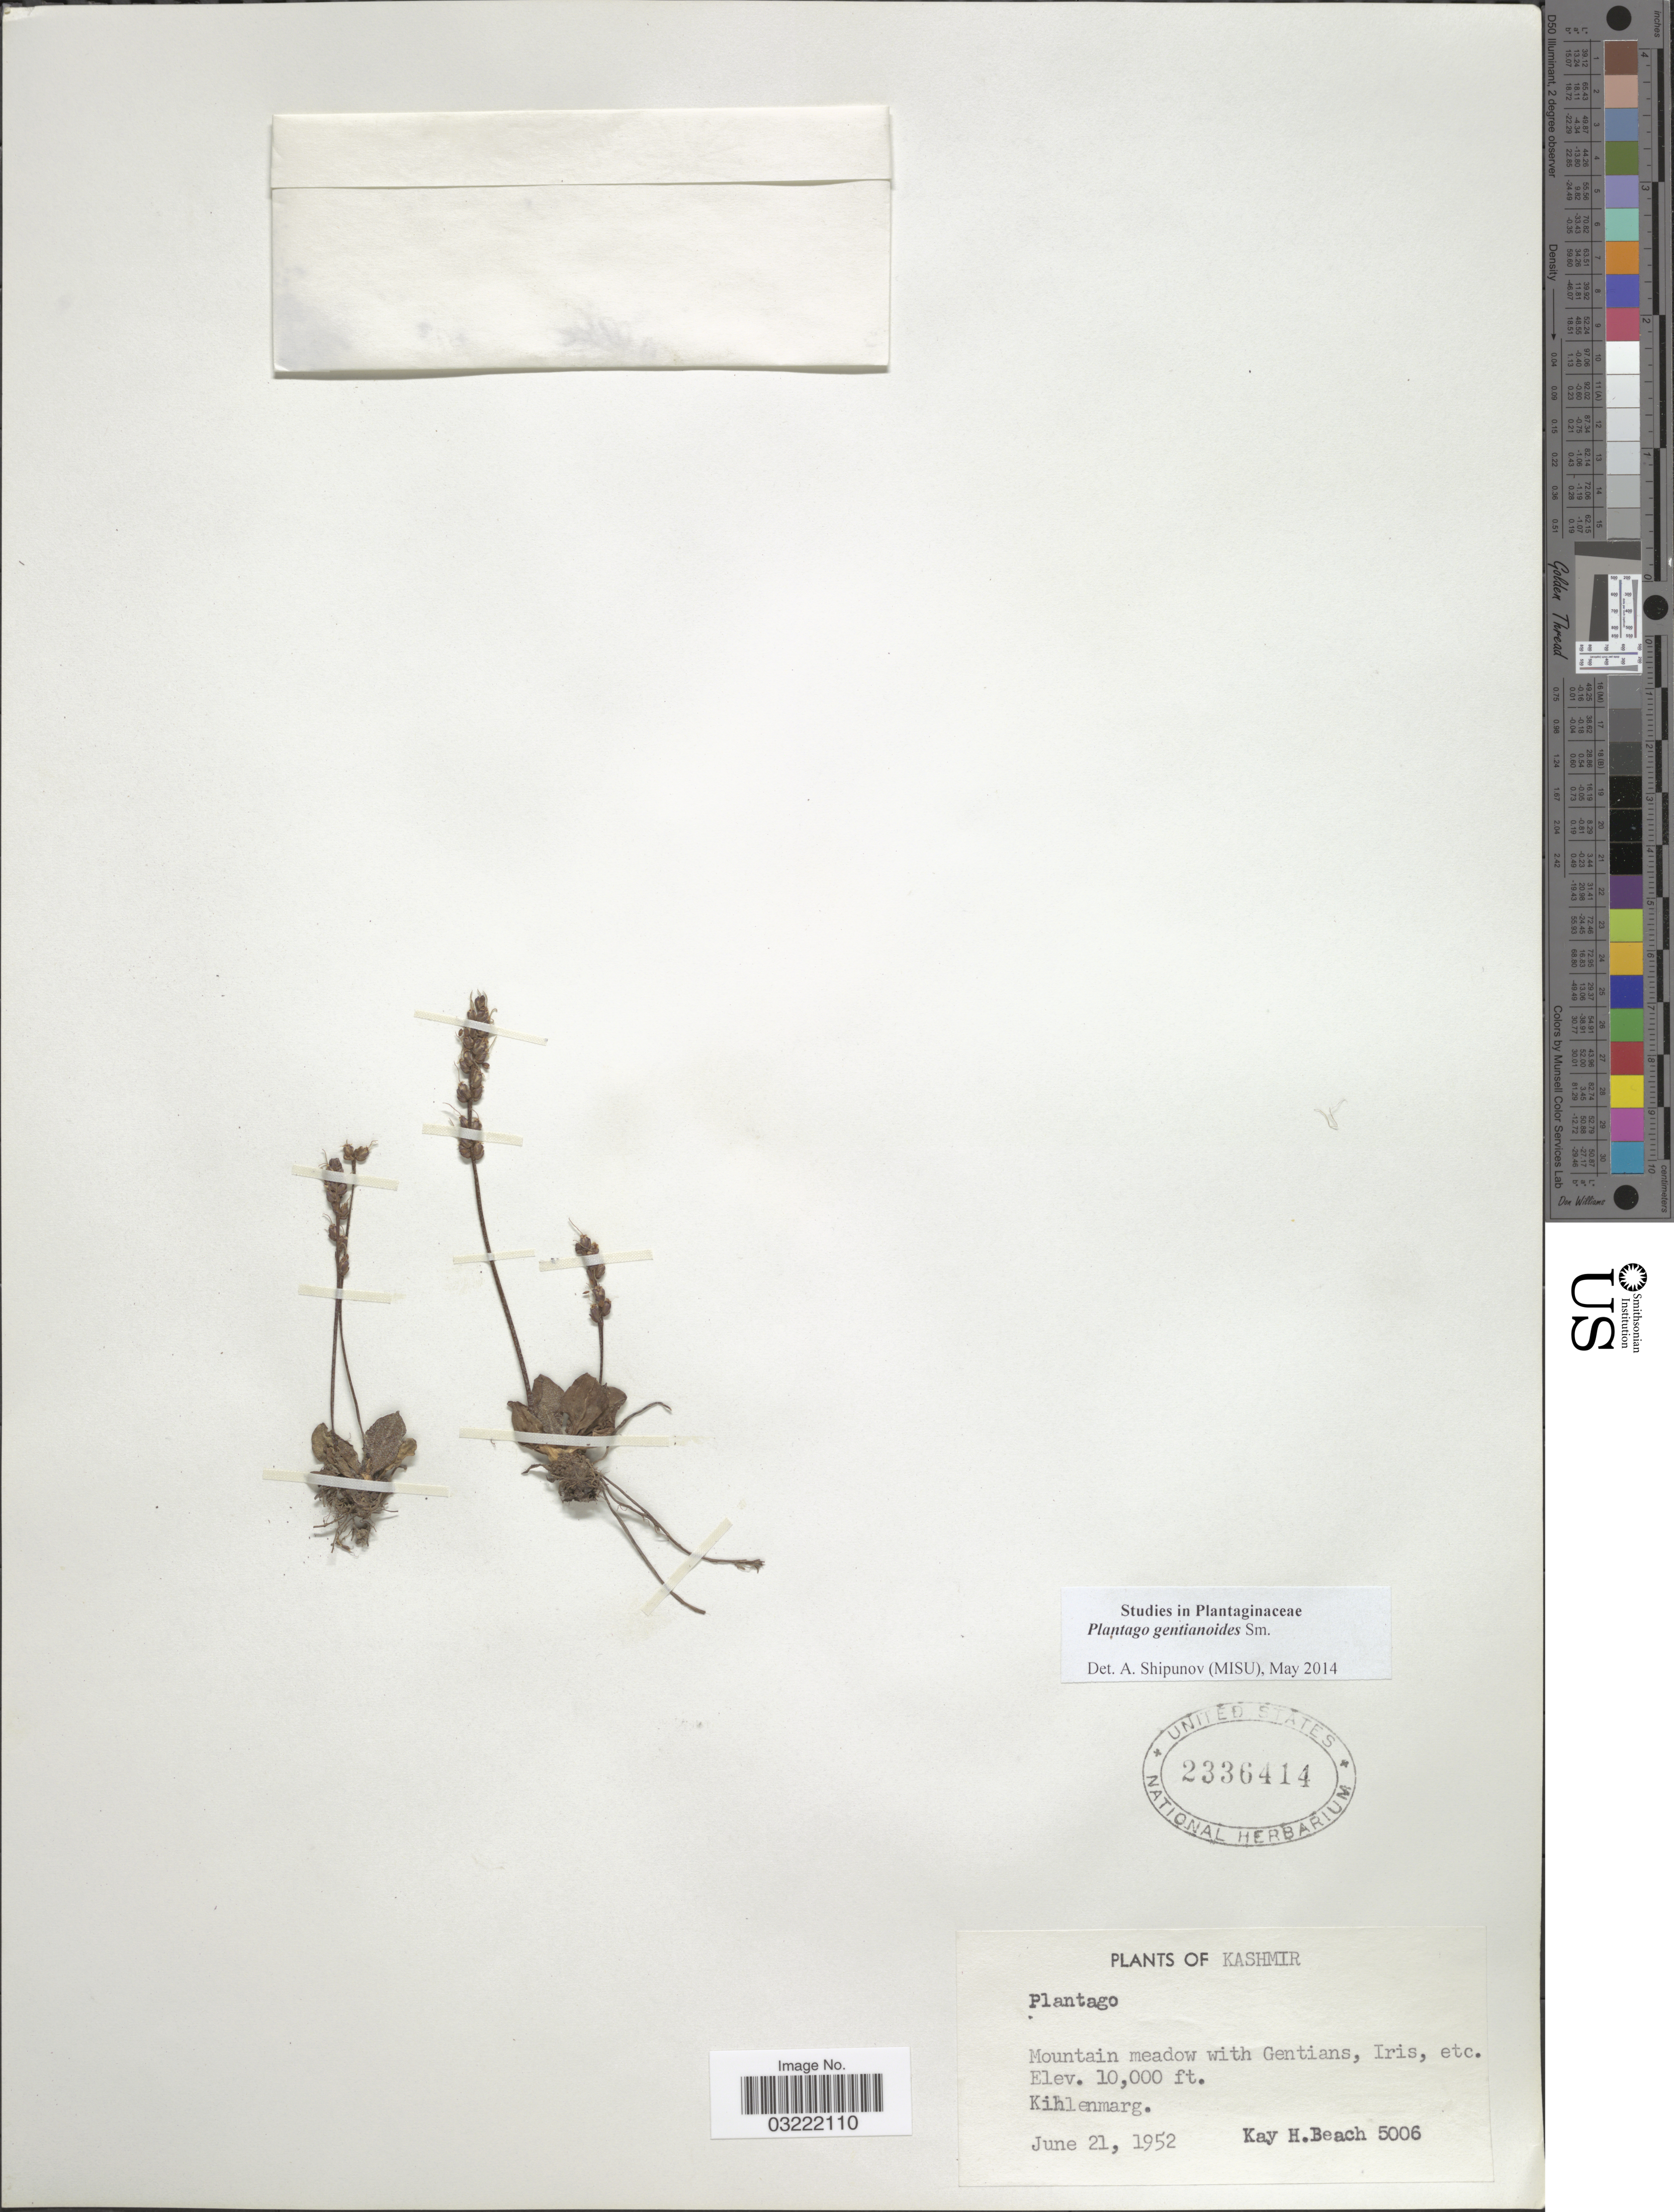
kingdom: Plantae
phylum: Tracheophyta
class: Magnoliopsida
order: Lamiales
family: Plantaginaceae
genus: Plantago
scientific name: Plantago gentianoides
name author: Sibth. & Sm.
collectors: K. H. Beach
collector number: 5006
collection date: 1952-06-21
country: India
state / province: Jammu and Kashmir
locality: Kashmir. Kihlenmarg.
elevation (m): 3048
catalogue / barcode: US 2336414